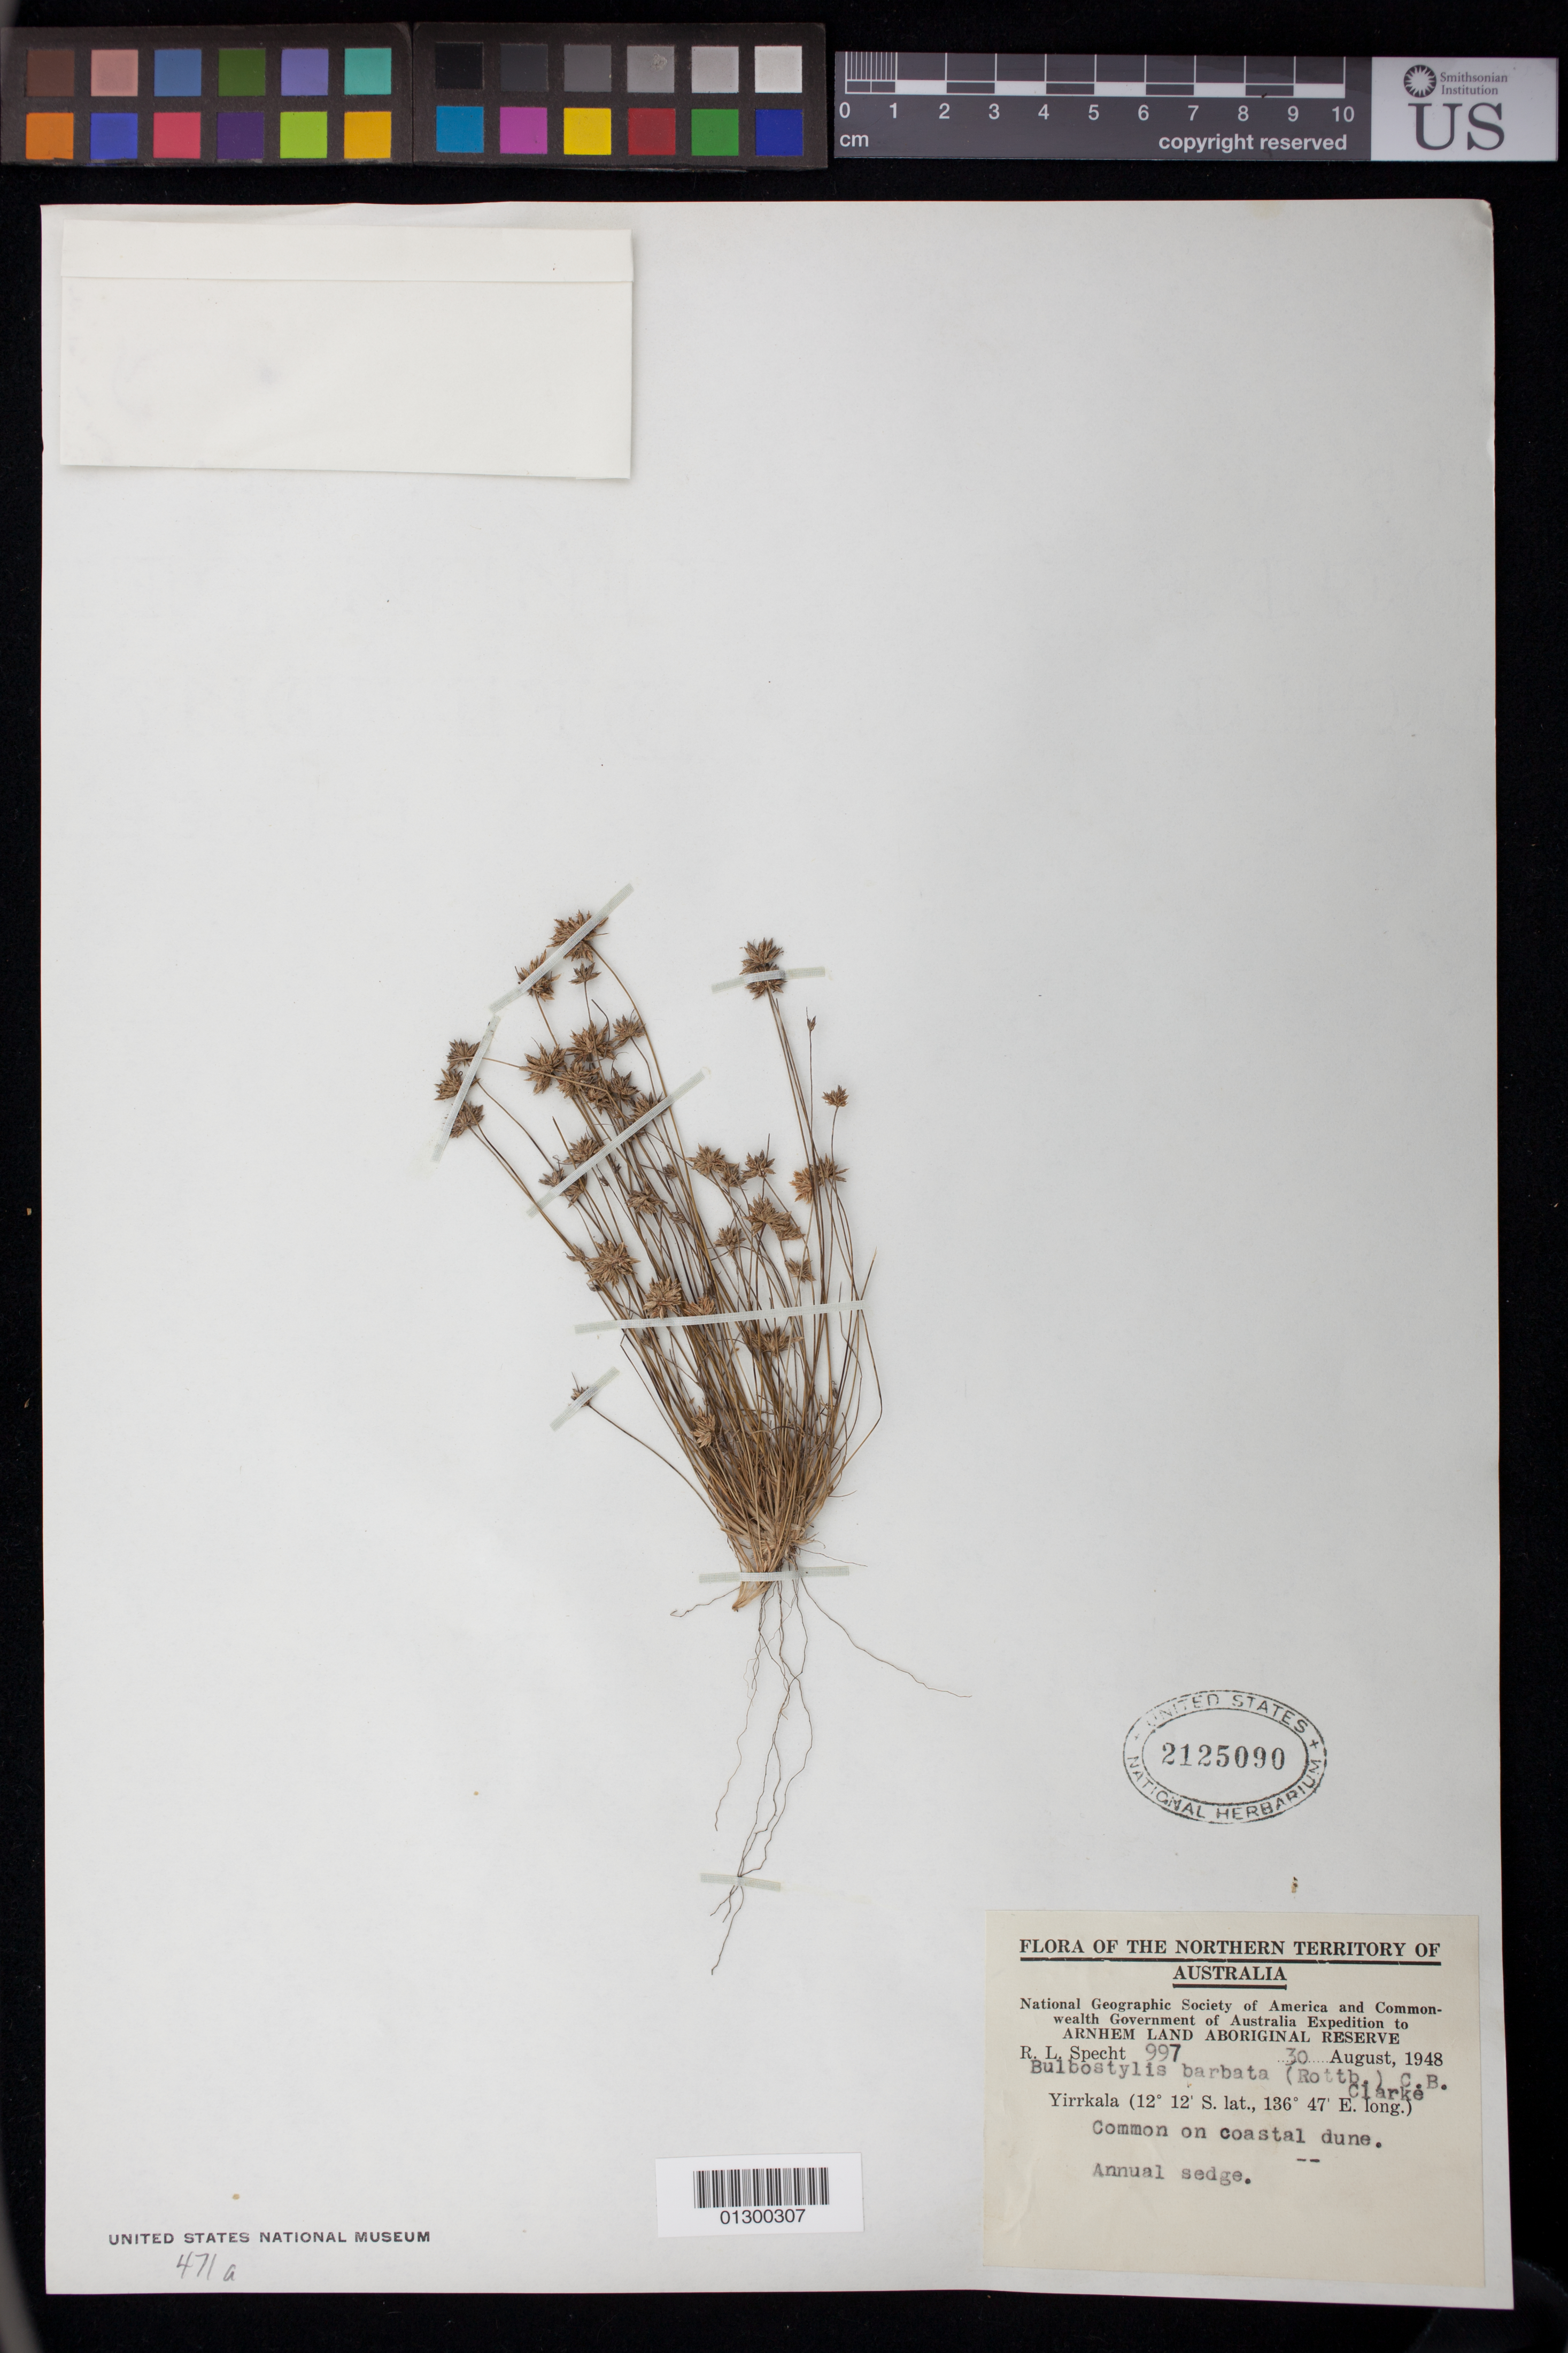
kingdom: Plantae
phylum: Tracheophyta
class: Liliopsida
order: Poales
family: Cyperaceae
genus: Bulbostylis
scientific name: Bulbostylis barbata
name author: (Rottb.) C.B. Clarke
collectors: R. L. Specht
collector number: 997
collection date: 1948-08-30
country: Australia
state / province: Northern Territory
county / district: East Arnhem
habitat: Common on coastal dune.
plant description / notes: Annual sedge.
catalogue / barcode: US 2125090